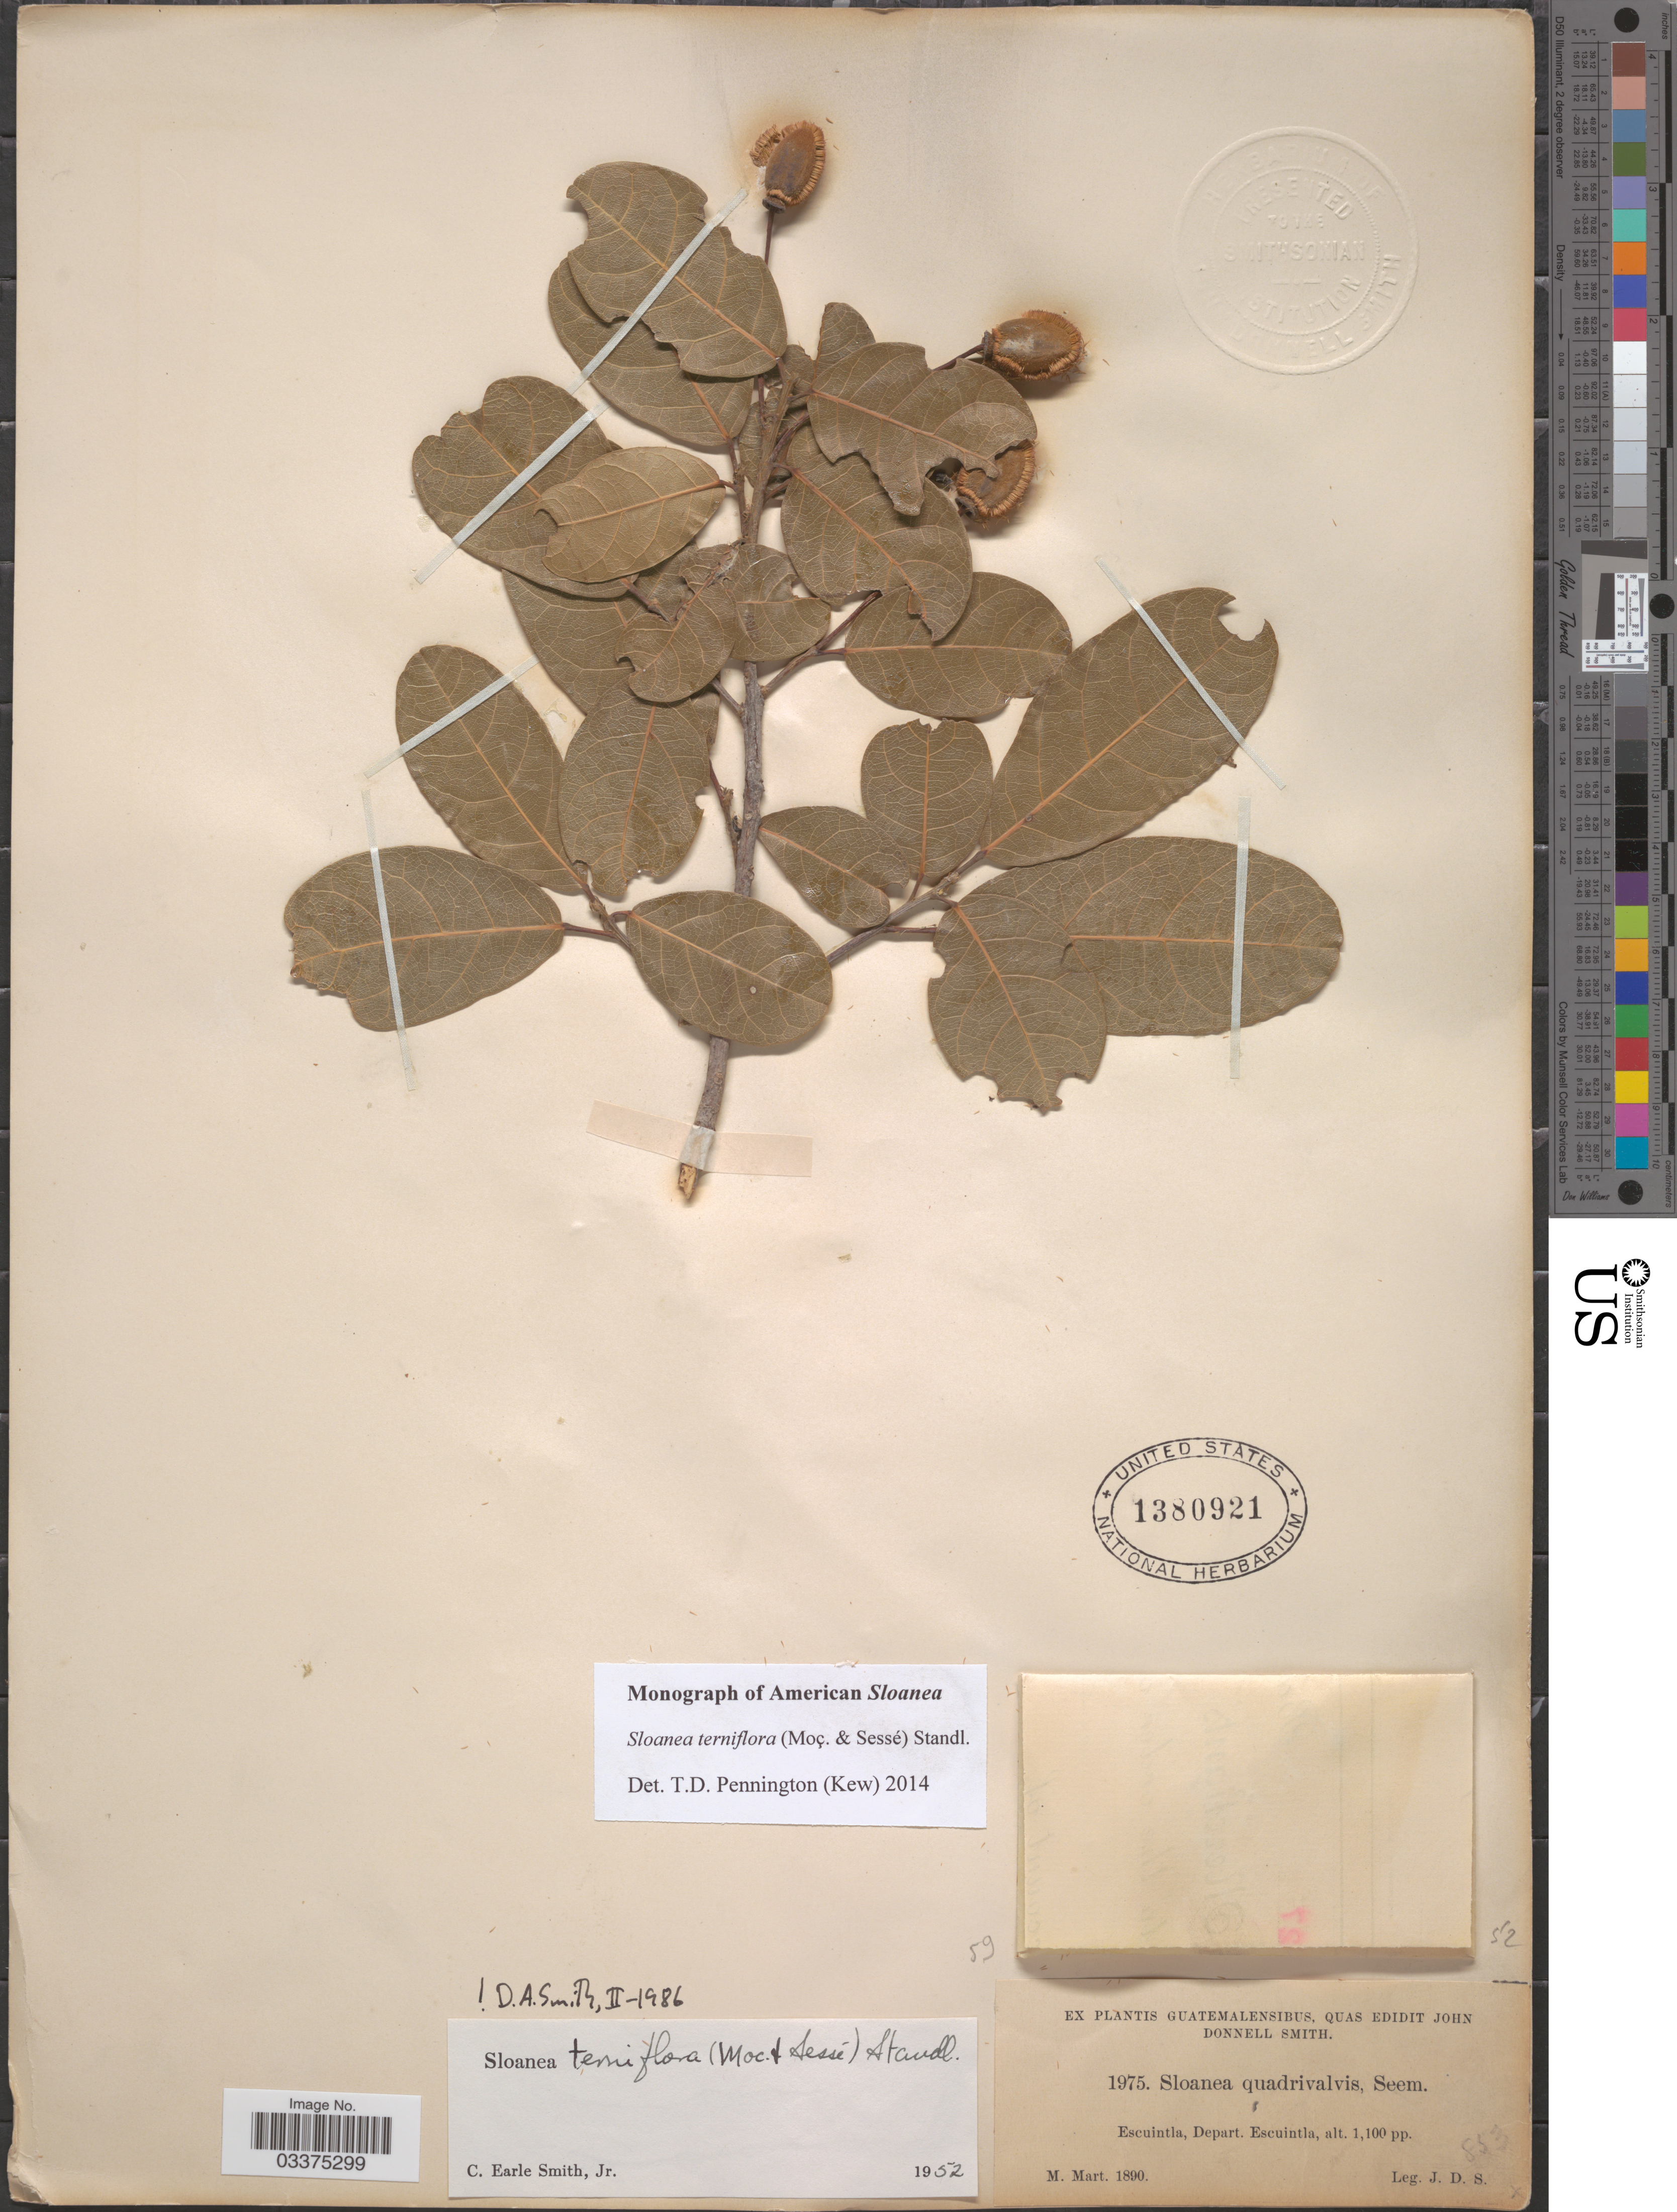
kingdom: Plantae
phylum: Tracheophyta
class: Magnoliopsida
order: Oxalidales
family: Elaeocarpaceae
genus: Sloanea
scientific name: Sloanea terniflora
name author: (Moc. & Sessé ex DC.) Standl.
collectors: J. Donnell Smith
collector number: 1975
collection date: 1890-03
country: Guatemala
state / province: Escuintla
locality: Escuintla, Depart. Escuintla.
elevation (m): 335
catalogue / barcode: US 1380921